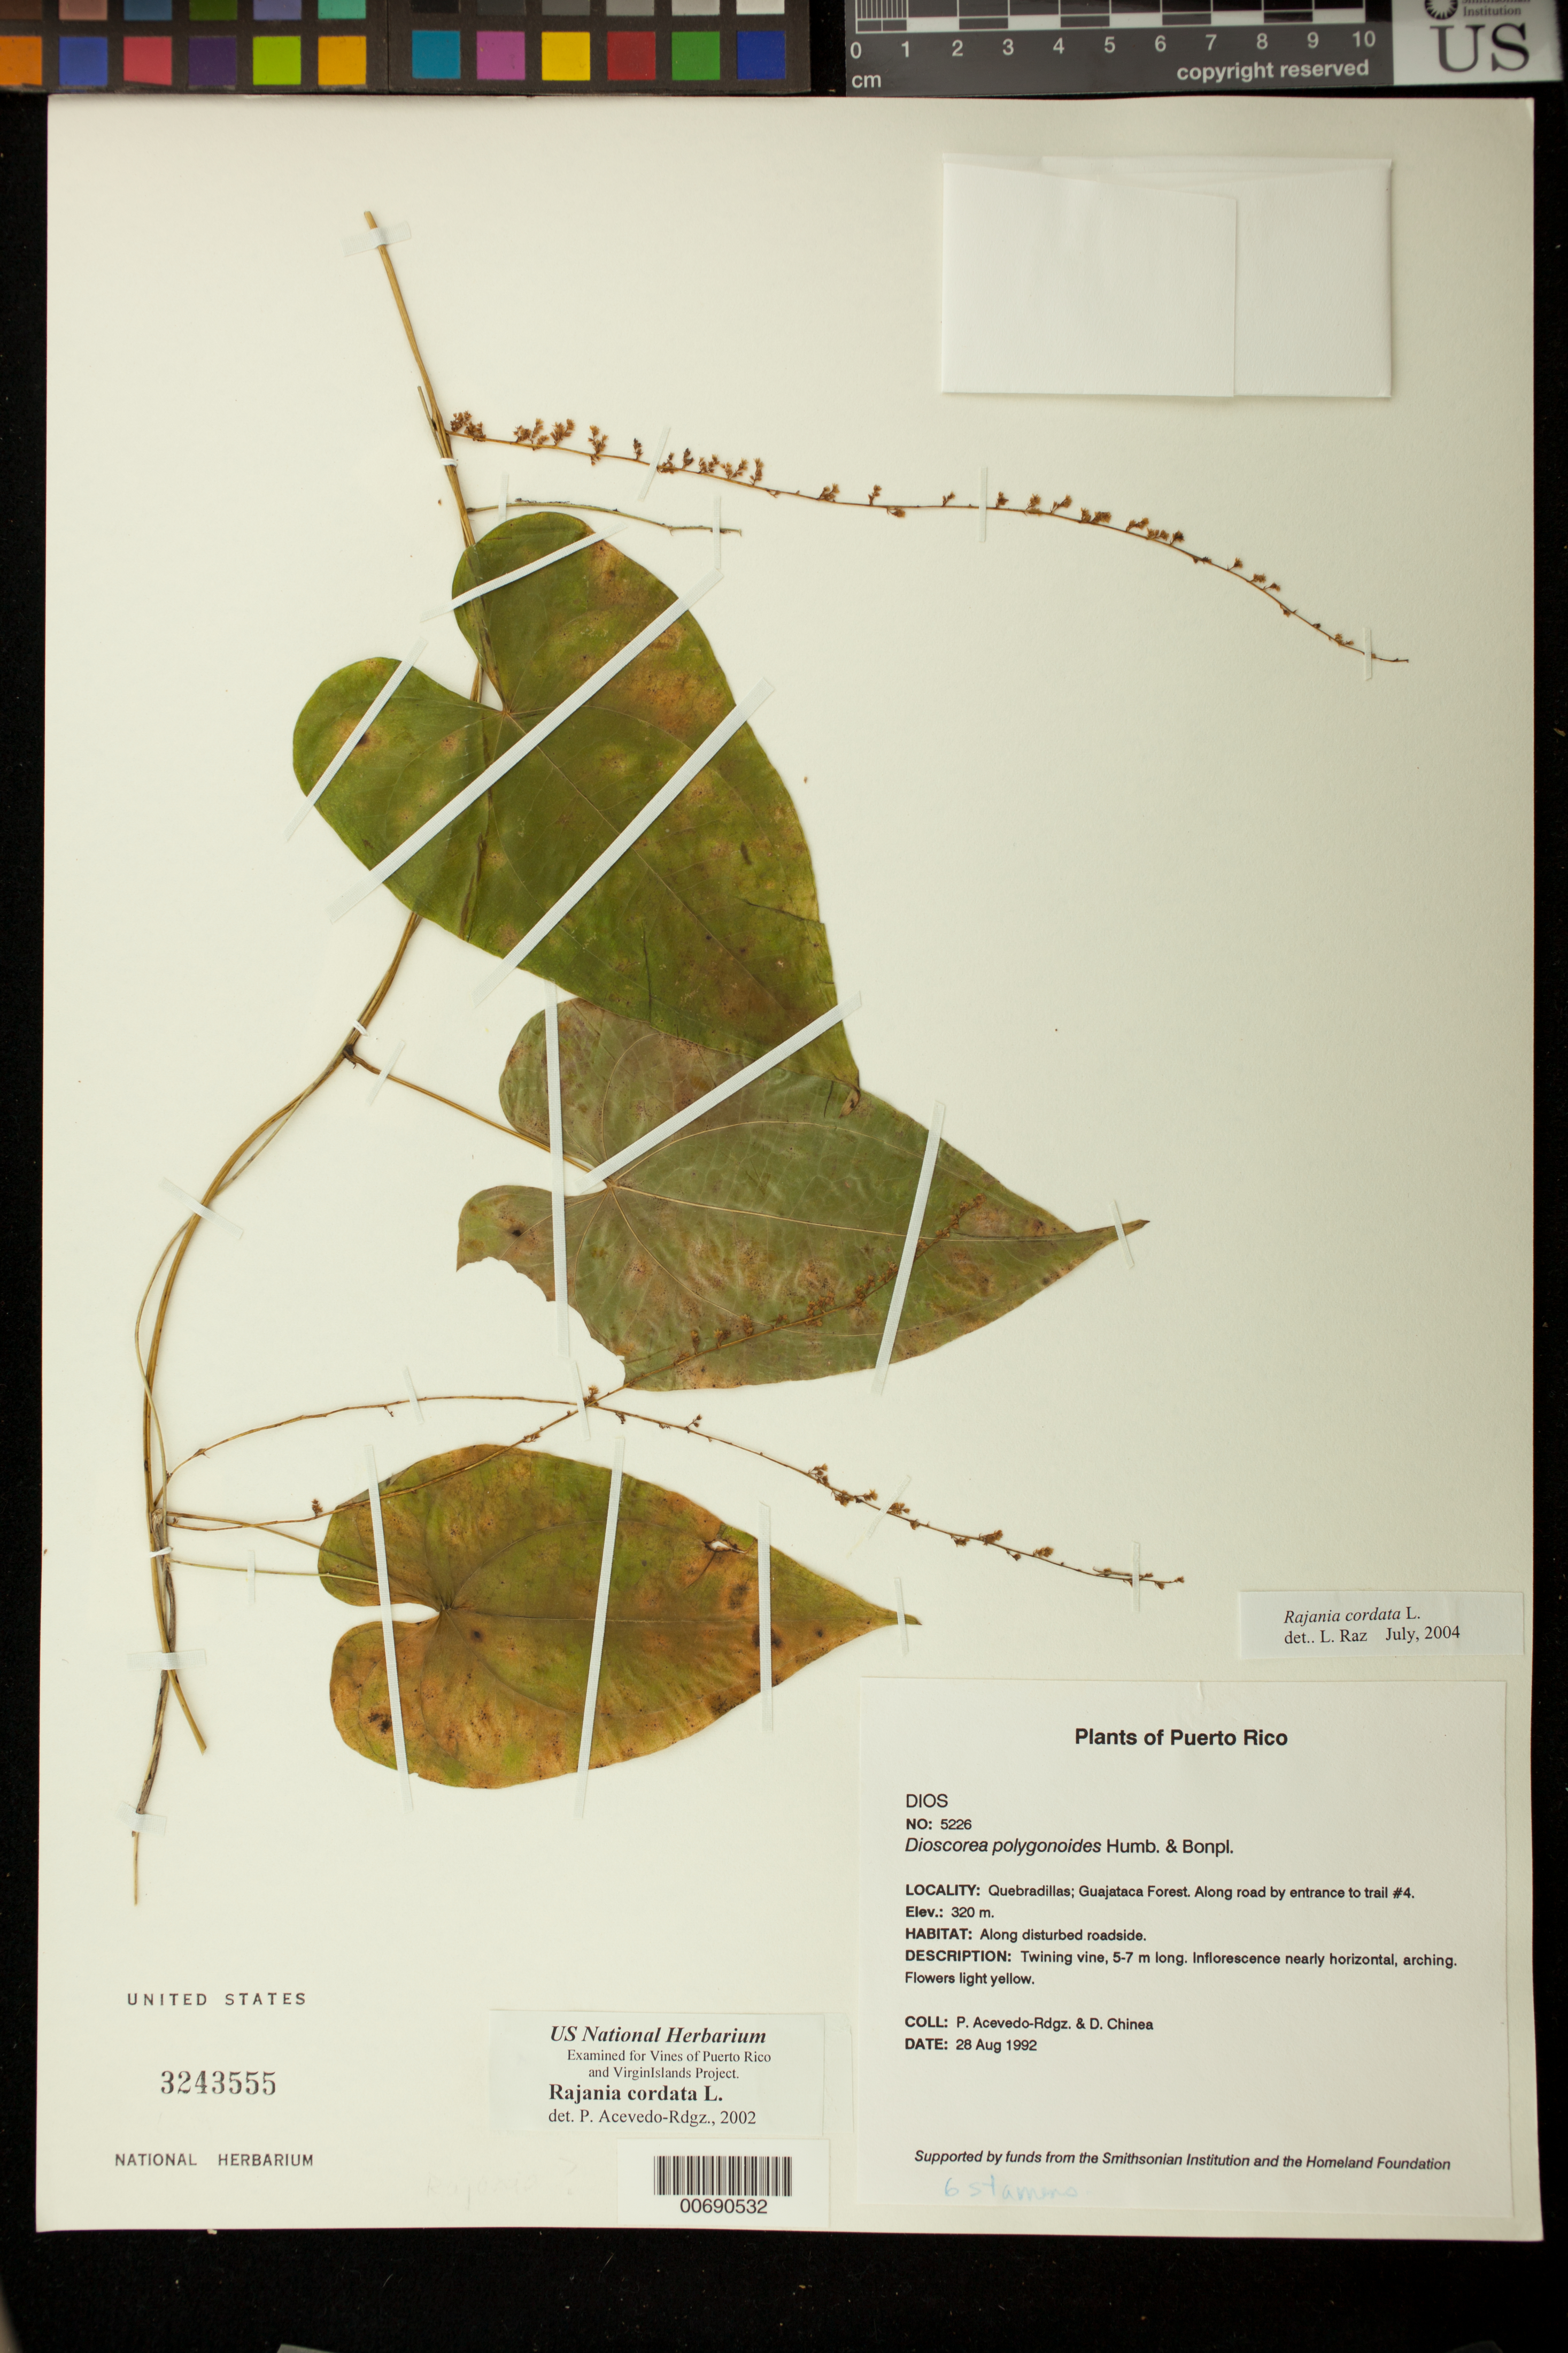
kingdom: Plantae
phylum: Tracheophyta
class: Liliopsida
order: Dioscoreales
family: Dioscoreaceae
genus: Dioscorea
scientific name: Dioscorea cordata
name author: (L.) Raz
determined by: Strong, M. T., (US), Smithsonian Institution - National Museum of Natural History (UNITED STATES)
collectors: P. Acevedo-Rodr. & D. Chinea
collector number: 5226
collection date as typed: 28 Aug 1992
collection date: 1992-08-28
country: Puerto Rico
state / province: Isabela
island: Puerto Rico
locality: Isabela; Guajataca Forest. Along road by entrance to trail #4.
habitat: Along disturbed roadside.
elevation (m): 320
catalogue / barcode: US 3243555